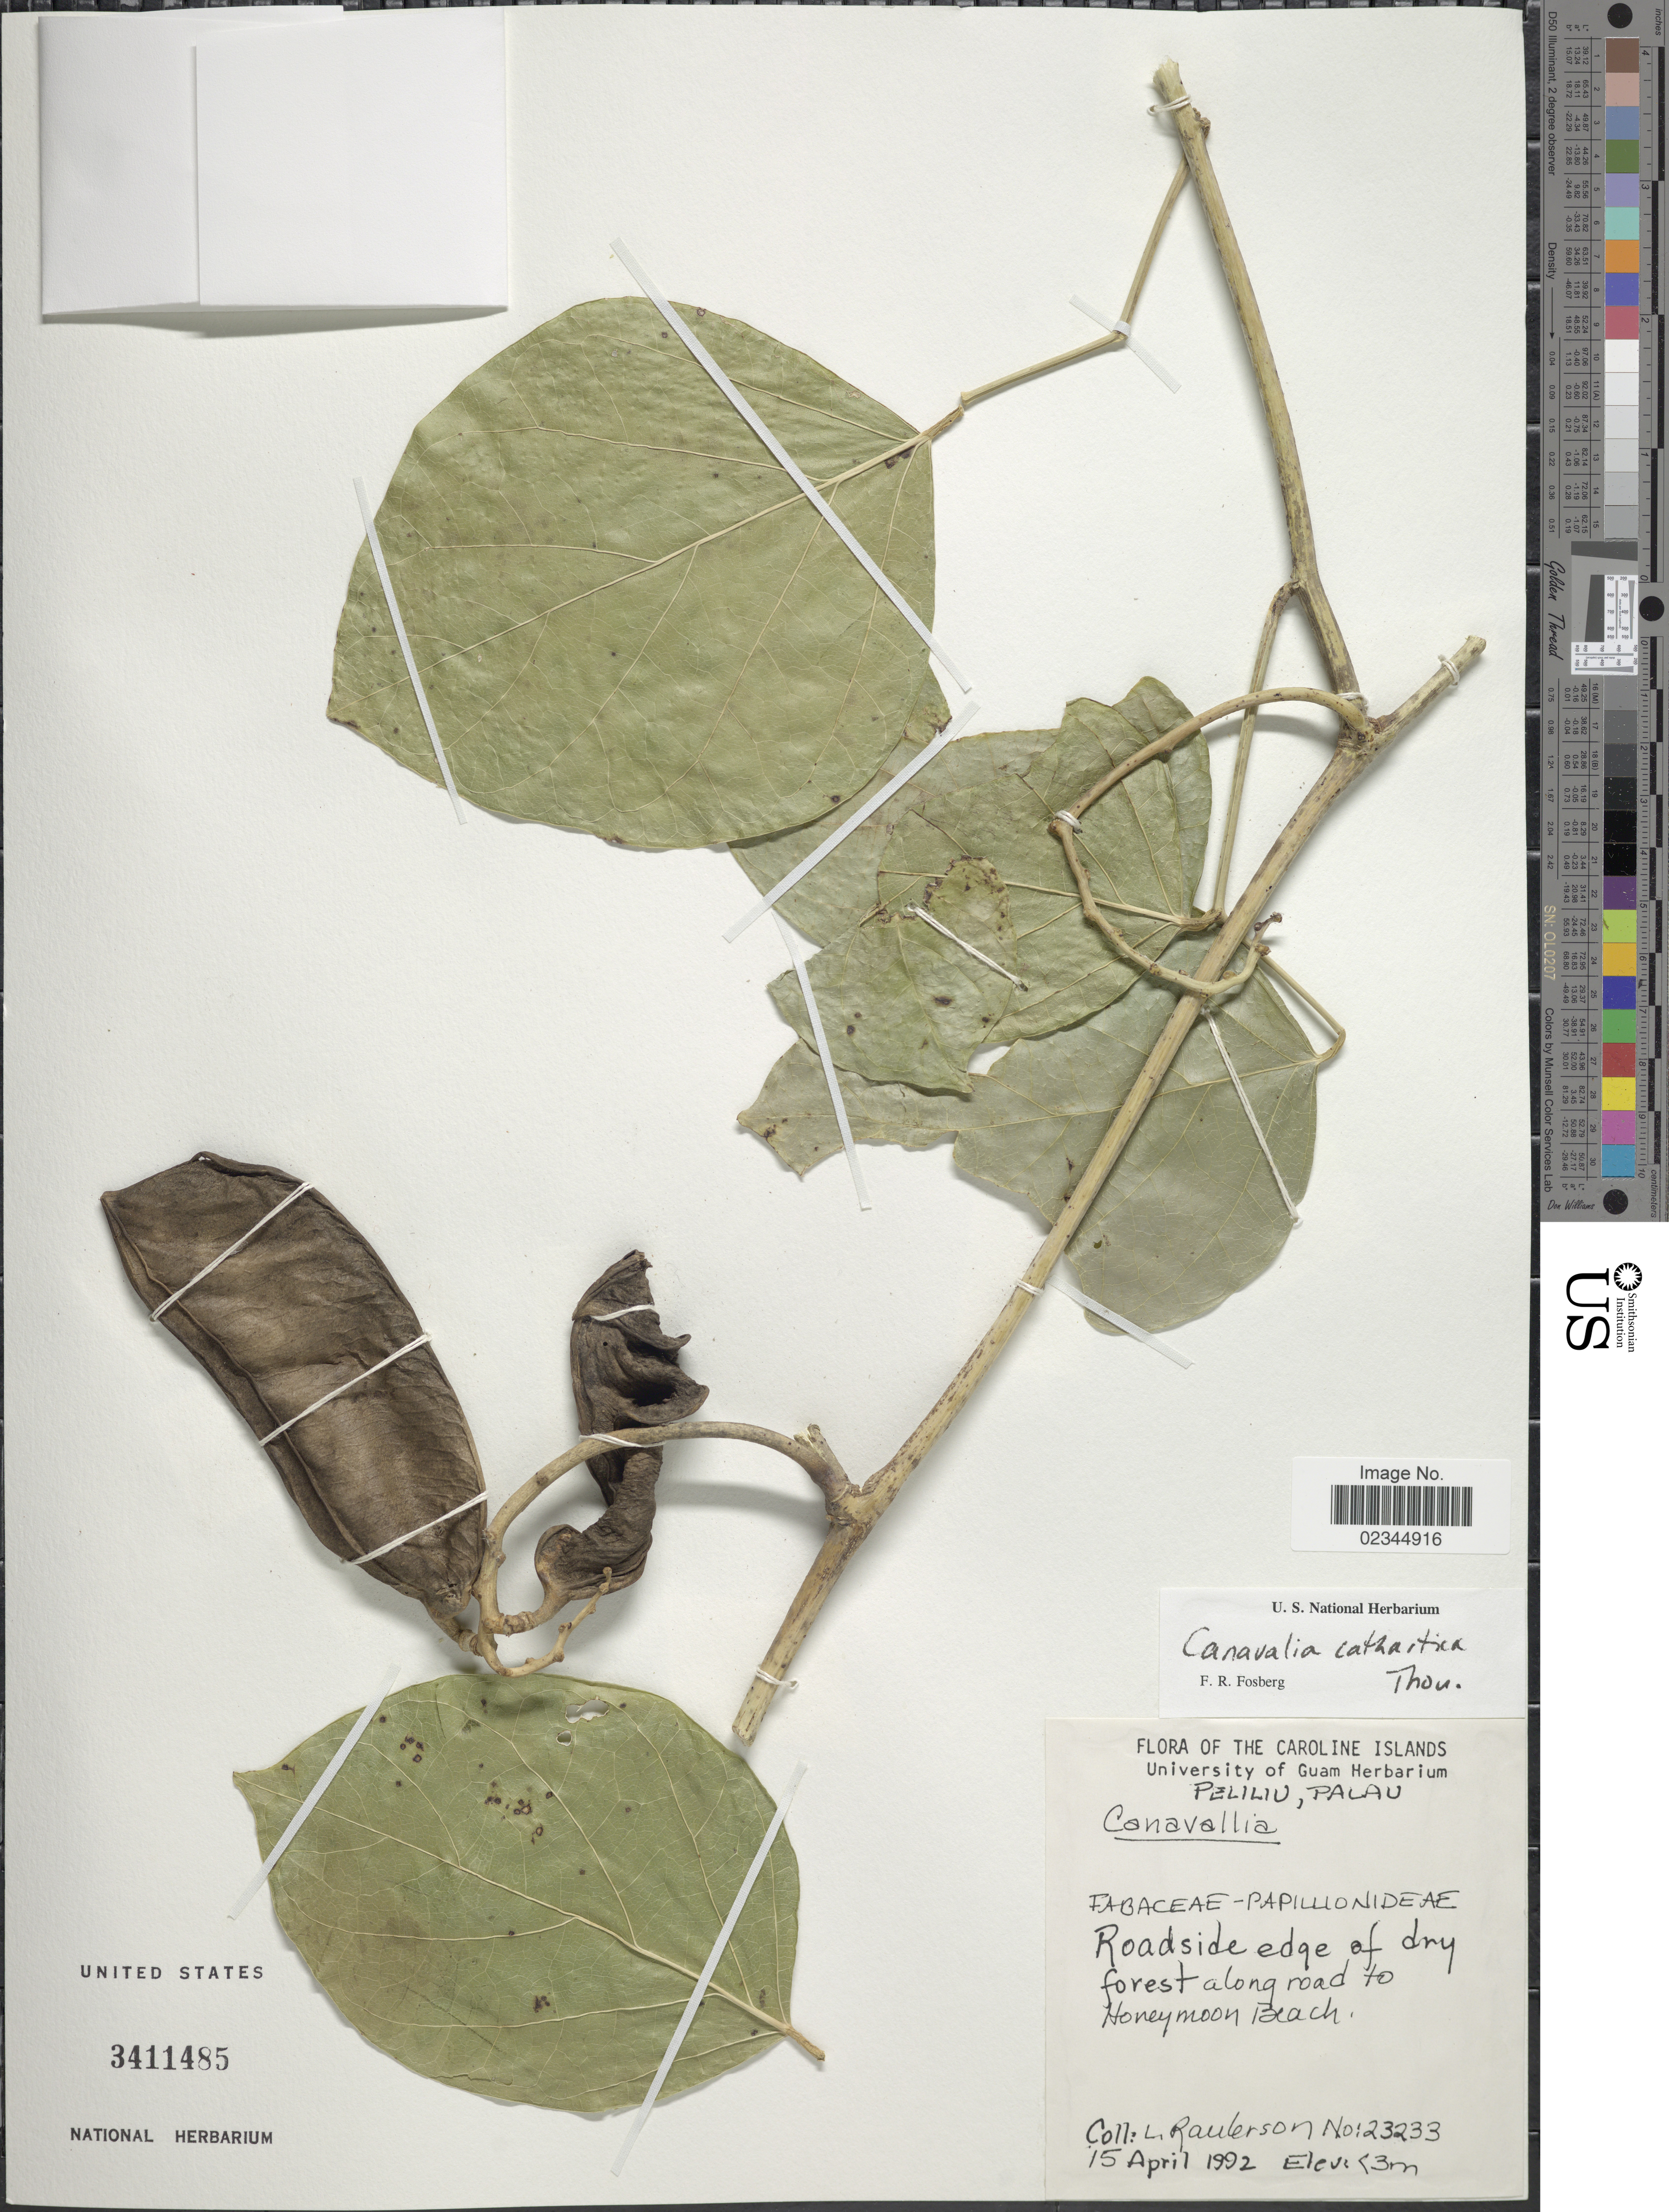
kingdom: Plantae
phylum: Tracheophyta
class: Magnoliopsida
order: Fabales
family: Fabaceae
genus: Canavalia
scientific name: Canavalia cathartica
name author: Thouars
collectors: L. Raulerson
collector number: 23233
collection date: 1992-04-15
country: Palau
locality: Caroline Islands, Peliliu, Palau, along road to Honeymoon Beach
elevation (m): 3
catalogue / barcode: US 3411485